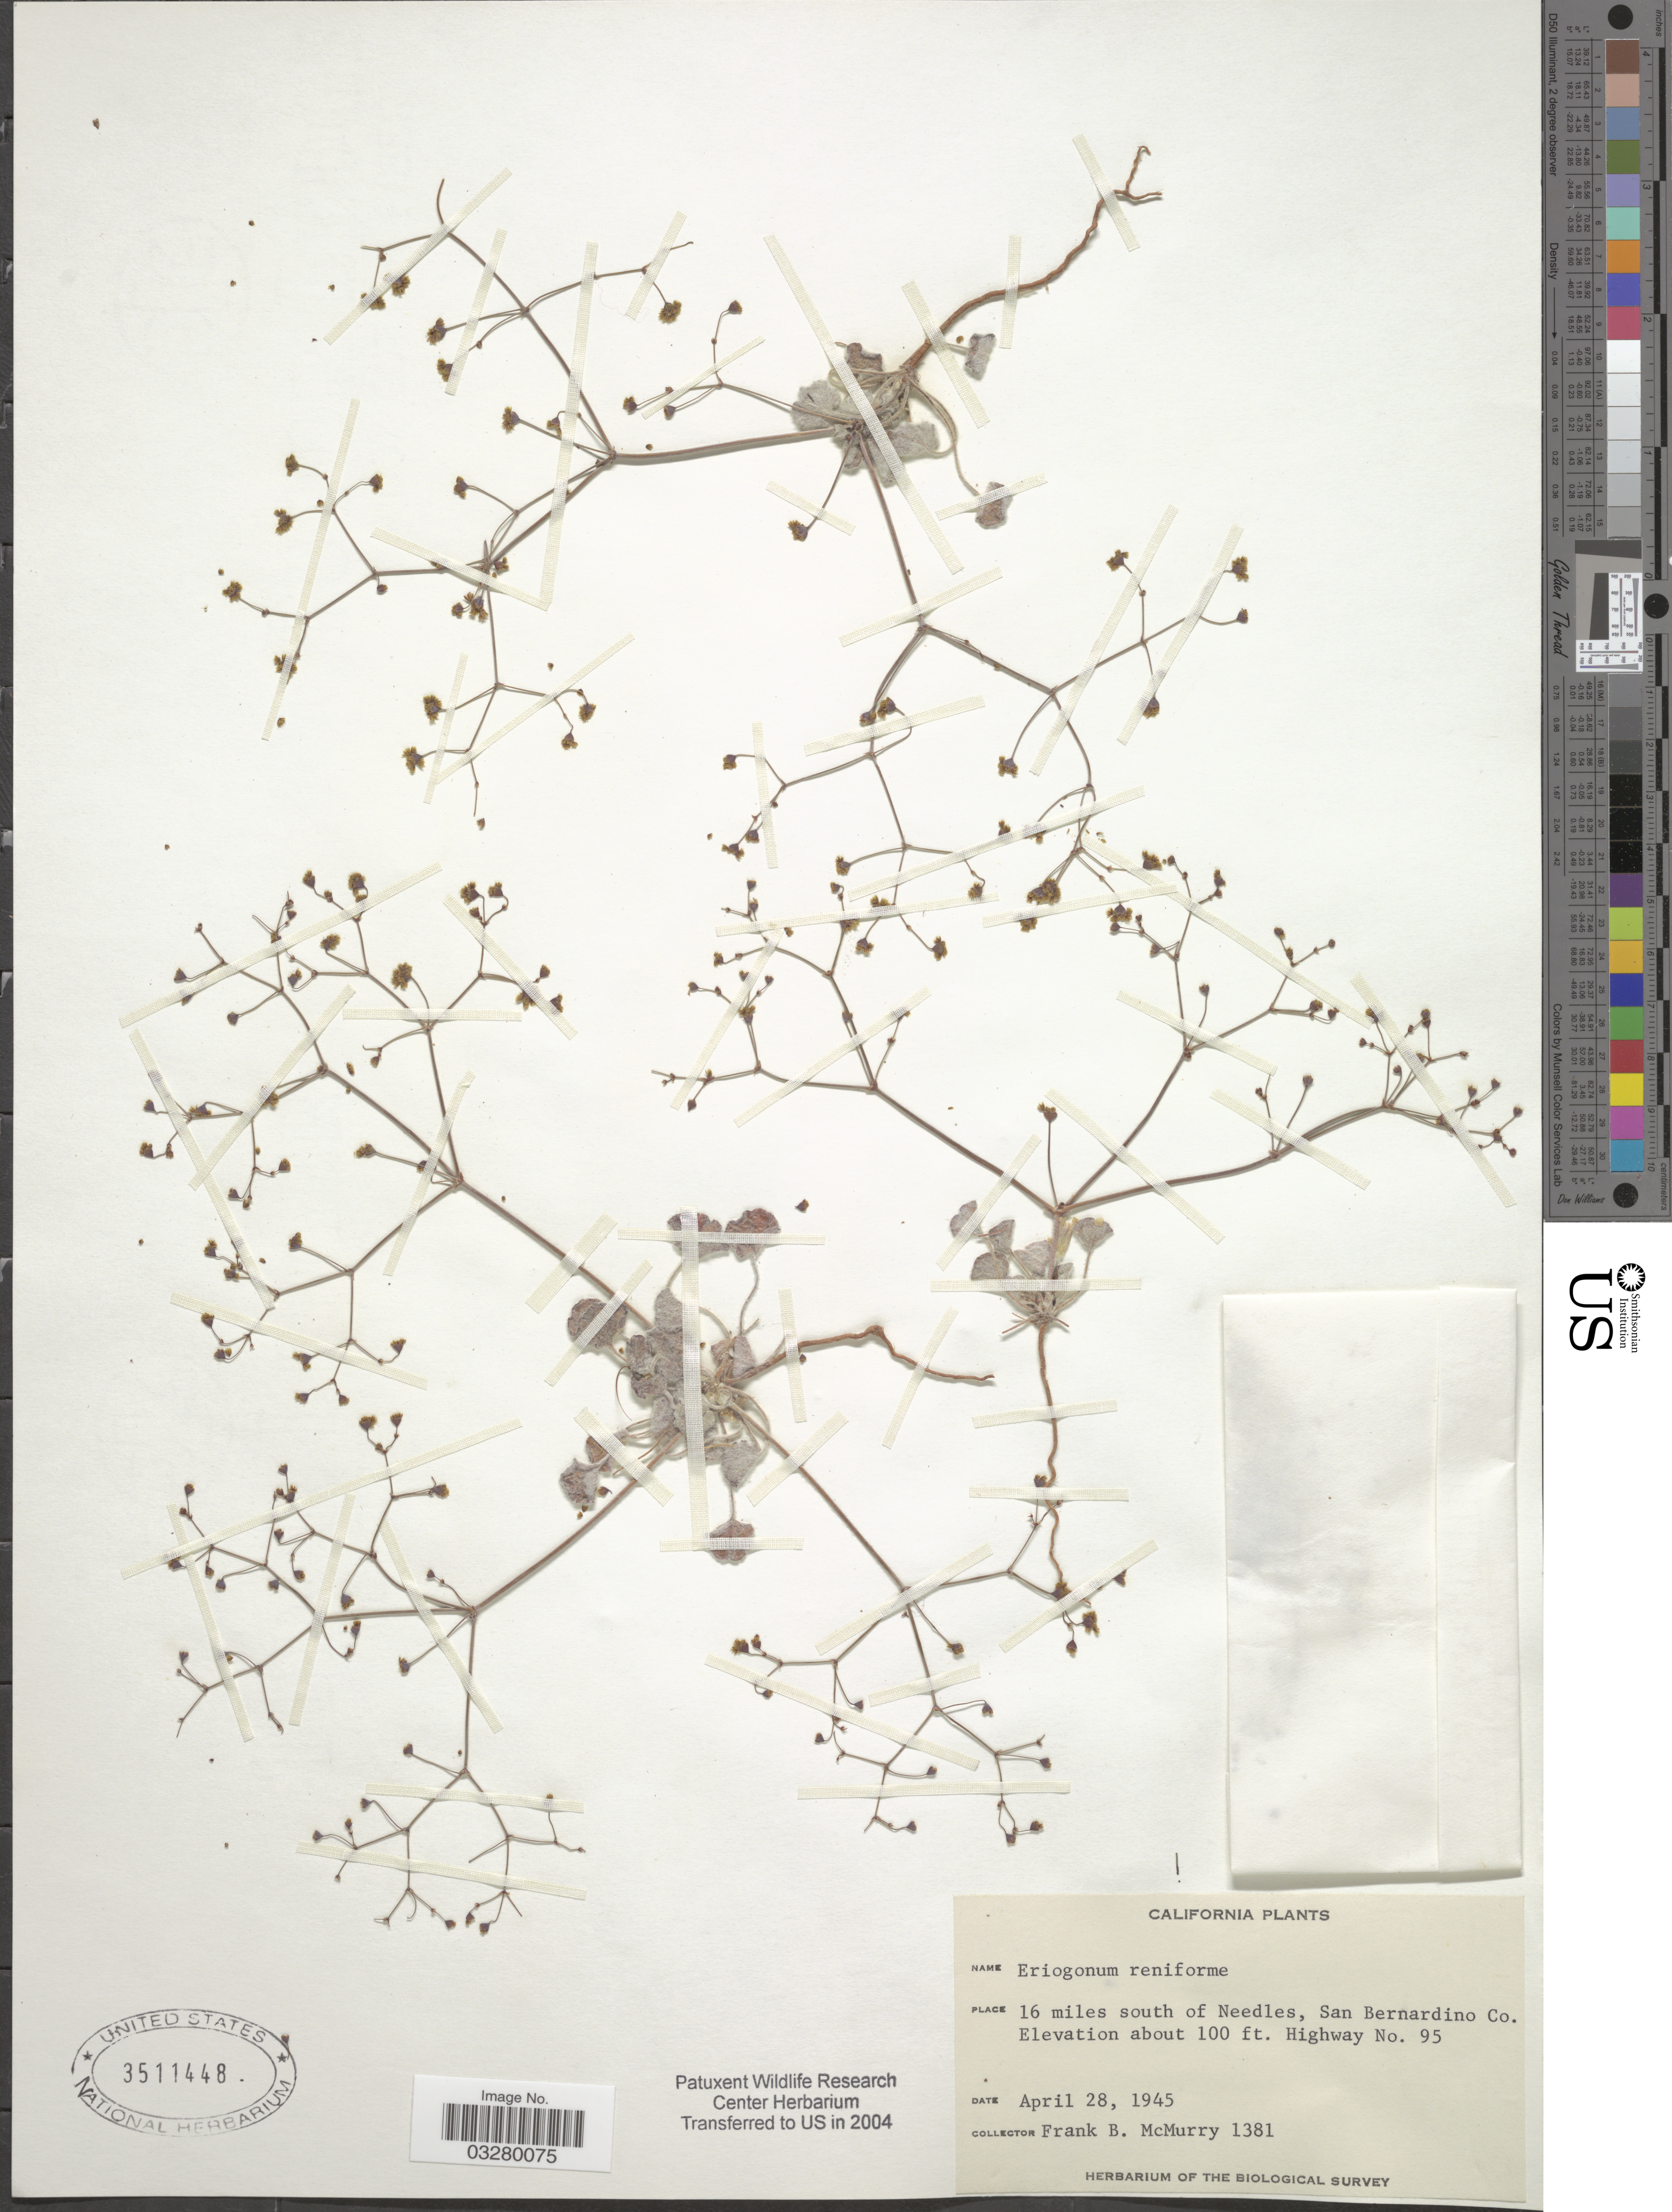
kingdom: Plantae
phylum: Tracheophyta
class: Magnoliopsida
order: Caryophyllales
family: Polygonaceae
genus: Eriogonum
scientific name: Eriogonum reniforme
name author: Torr. & Frém.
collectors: F. B. McMurry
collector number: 1381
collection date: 1945-04-28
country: United States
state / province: California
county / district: San Bernardino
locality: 16 miles south of Needles, San Bernardino Co., Highway No. 95.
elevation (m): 30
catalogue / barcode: US 3511448